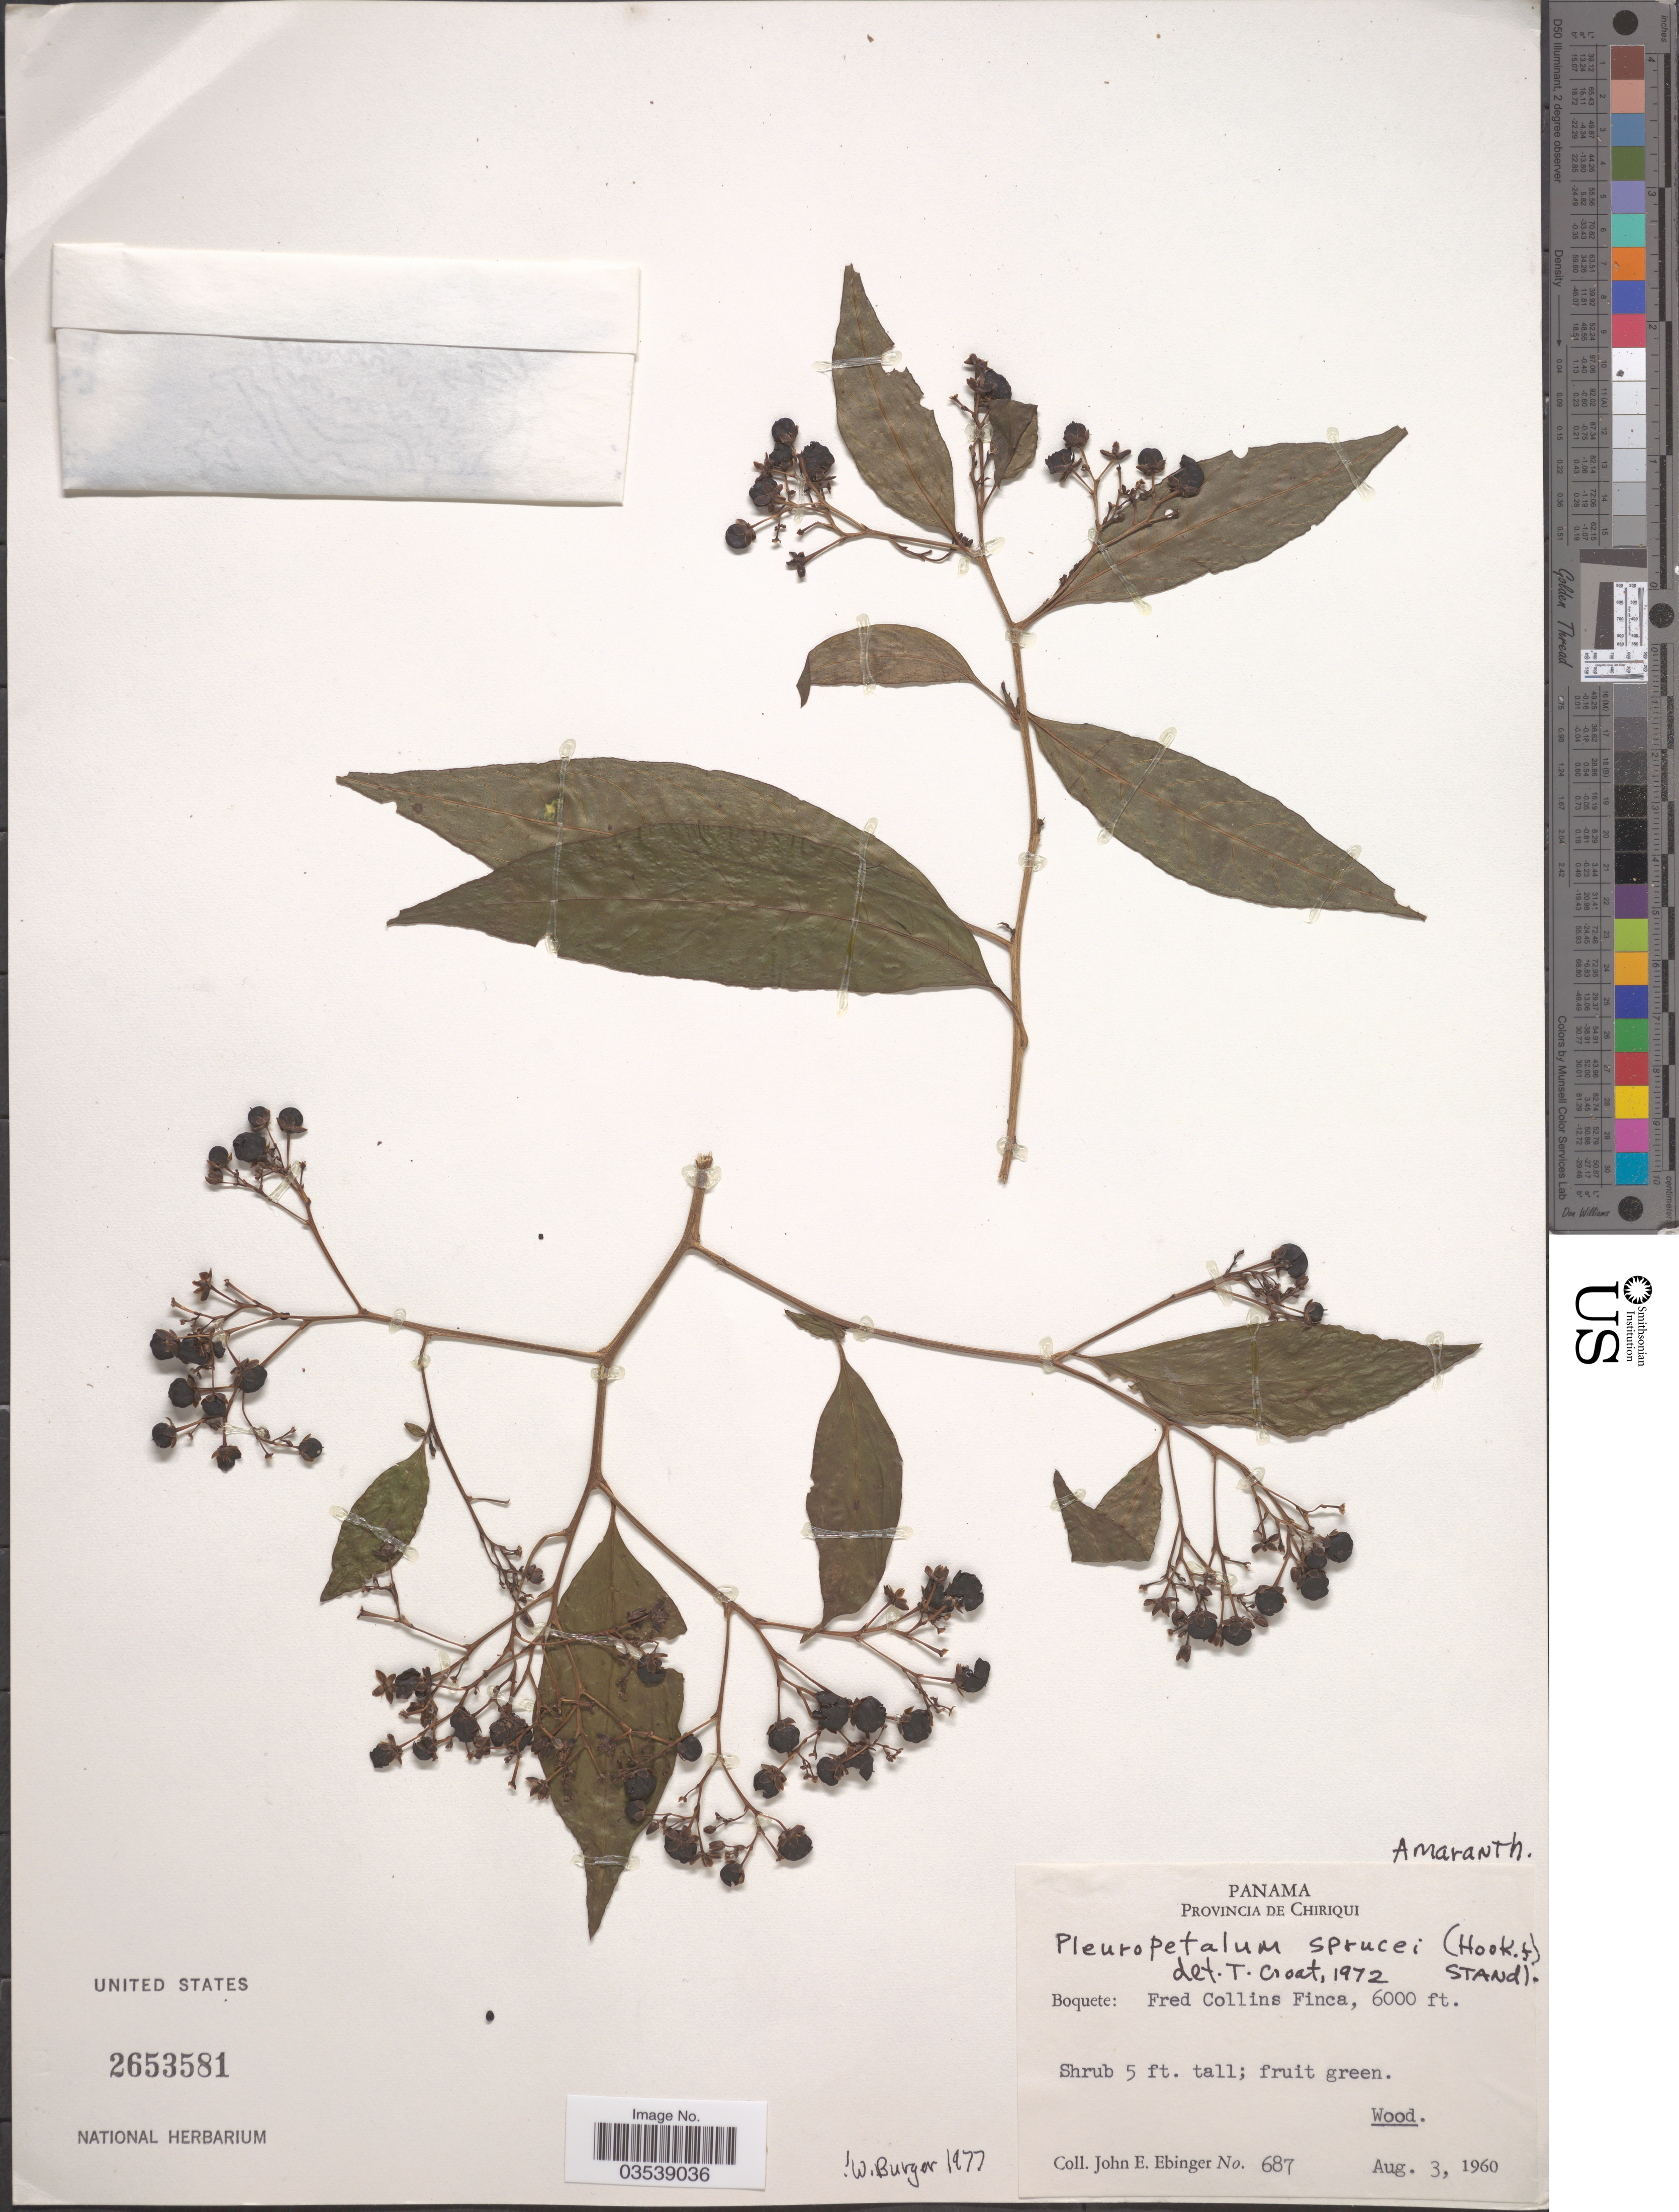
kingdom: Plantae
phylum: Tracheophyta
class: Magnoliopsida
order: Caryophyllales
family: Amaranthaceae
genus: Pleuropetalum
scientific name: Pleuropetalum sprucei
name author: (Hook. f.) Standl.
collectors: J. Ebinger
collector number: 687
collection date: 1960-08-03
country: Panama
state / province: Chiriqui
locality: Boquete: Fred Collins Finca.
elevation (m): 1829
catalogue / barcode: US 2653581